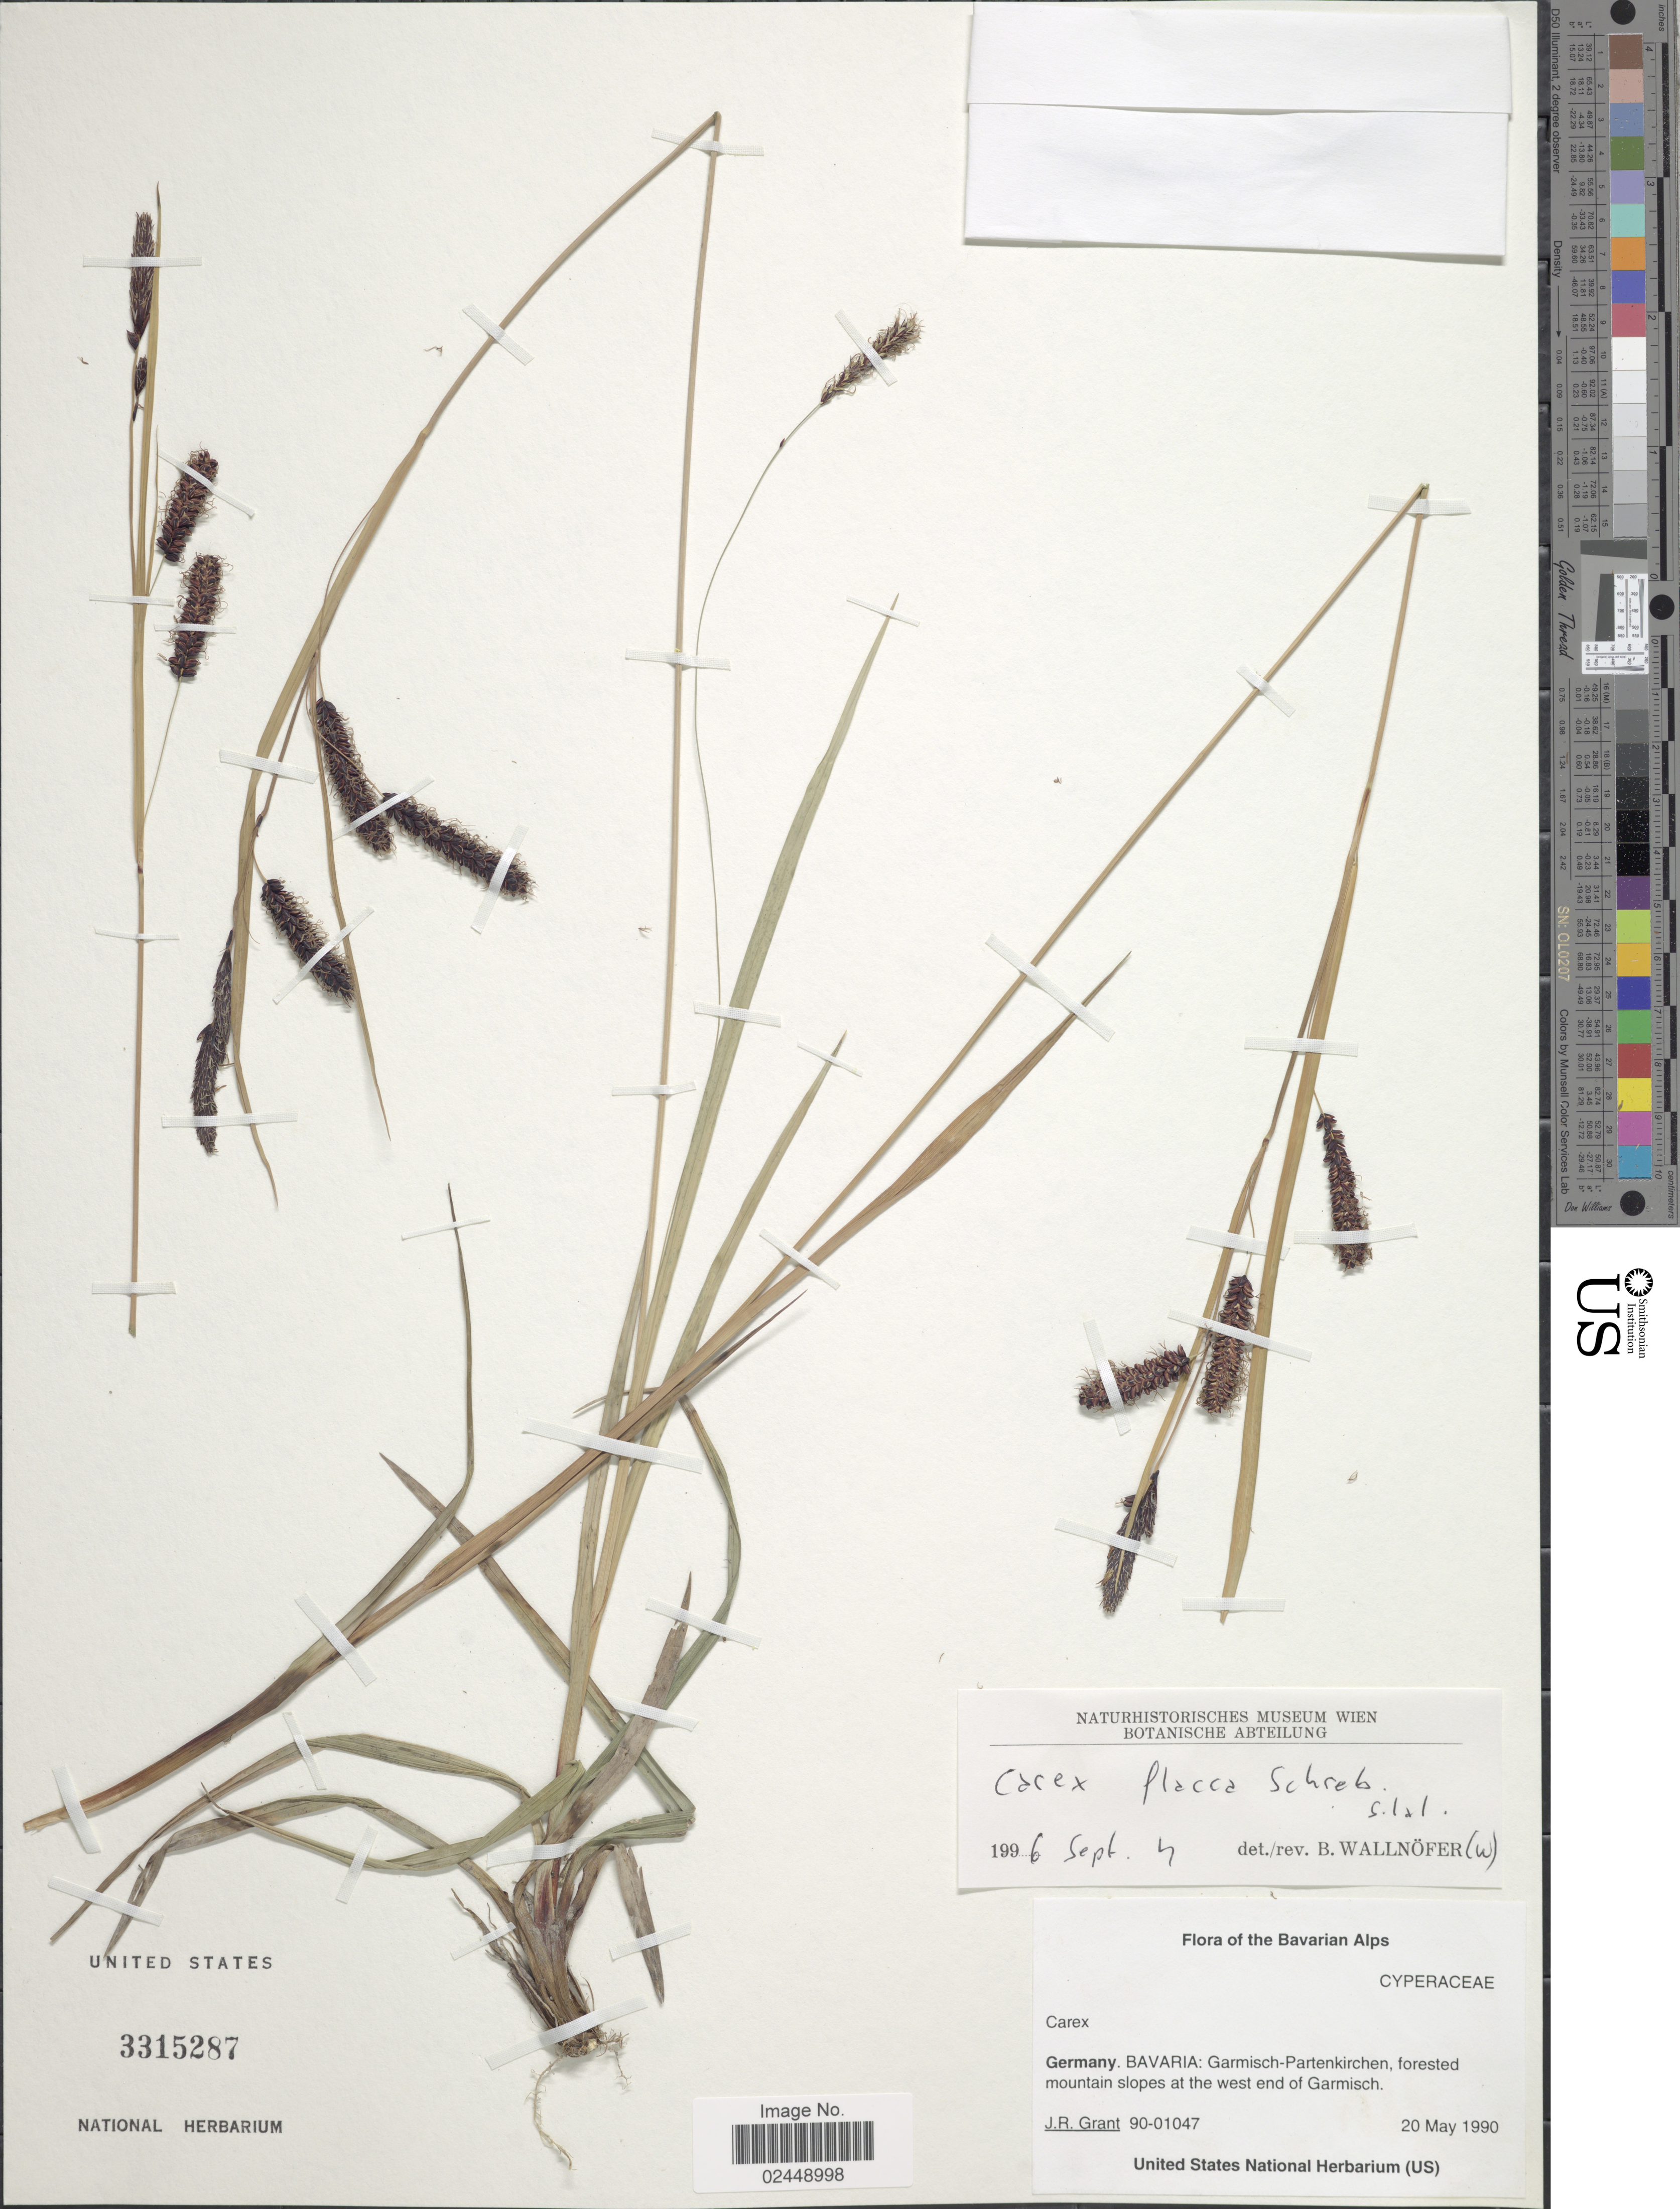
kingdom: Plantae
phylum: Tracheophyta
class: Liliopsida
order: Poales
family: Cyperaceae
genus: Carex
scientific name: Carex flacca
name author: Schreb.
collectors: J. Grant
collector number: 90-01047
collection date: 1990-05-20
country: Germany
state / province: Bayern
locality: Bavarian Alps, Bavaria: Garmisch-Partenkirchen, forested mountain slopes at the west end of Garmisch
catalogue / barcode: US 3315287